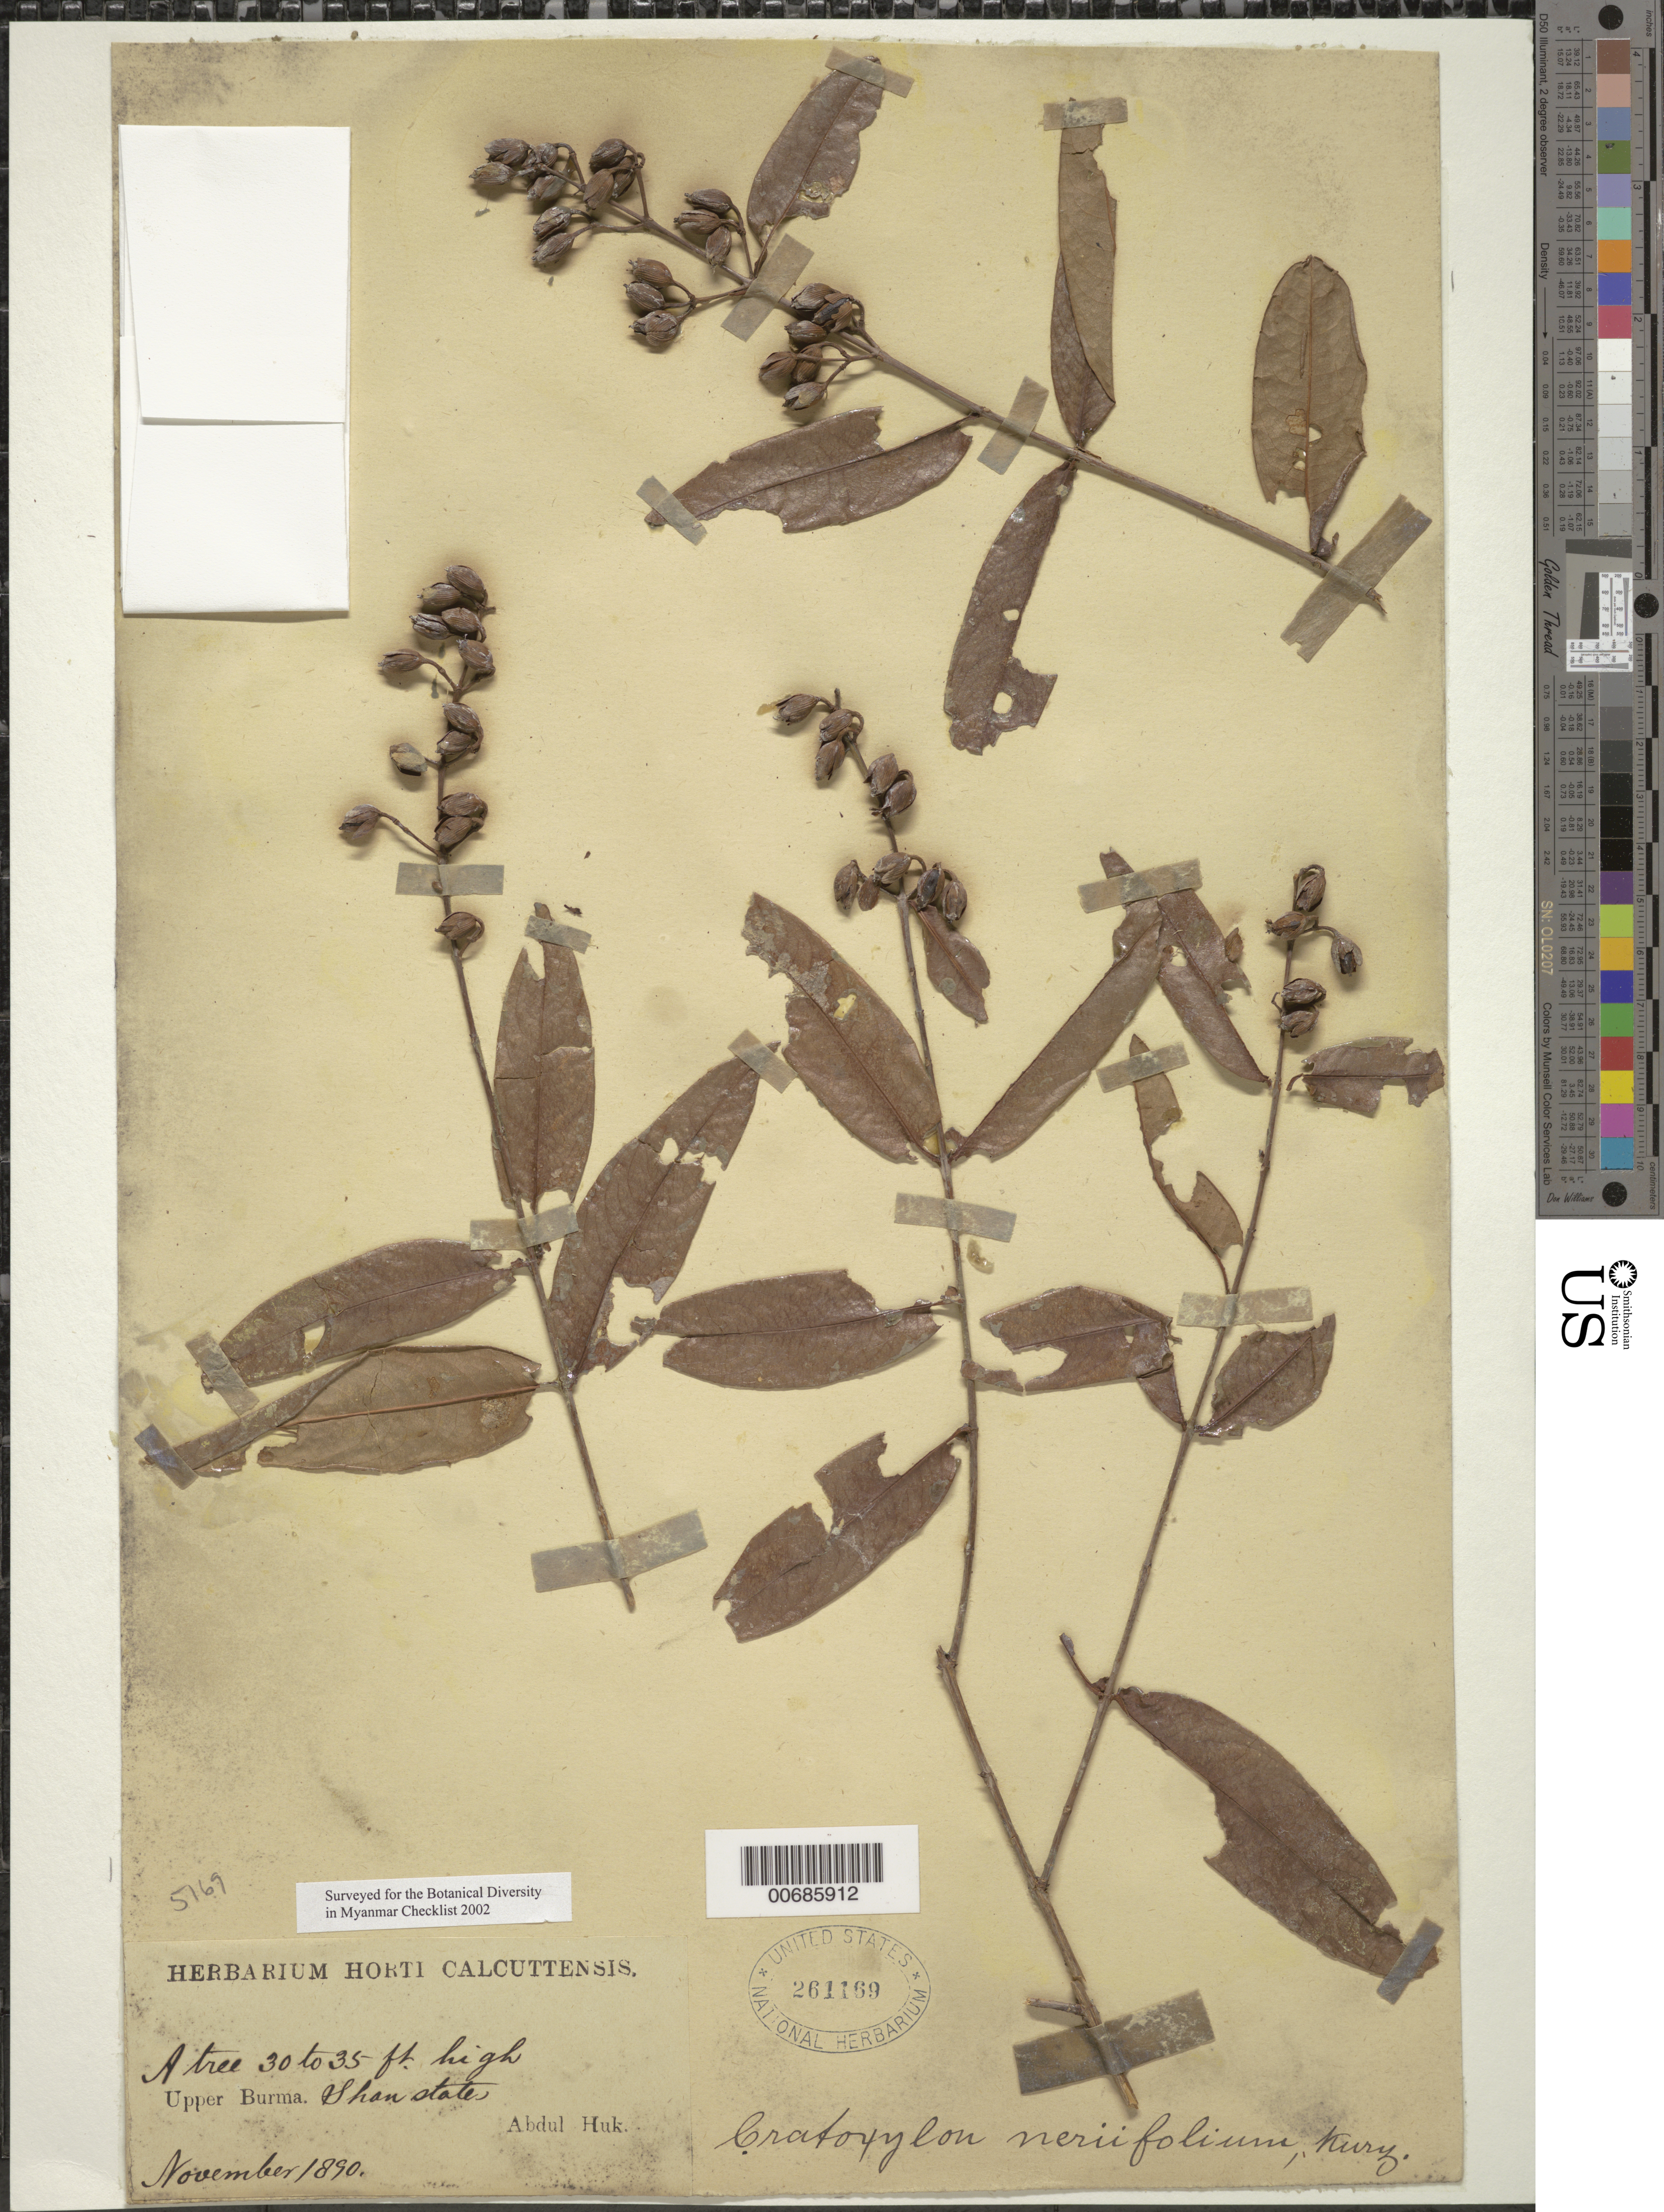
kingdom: Plantae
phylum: Tracheophyta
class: Magnoliopsida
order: Malpighiales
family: Hypericaceae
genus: Cratoxylum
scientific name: Cratoxylum neriifolium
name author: Kurz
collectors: A. Huk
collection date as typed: Nov 1890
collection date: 1890-11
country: Myanmar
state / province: Shan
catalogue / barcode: US 261169